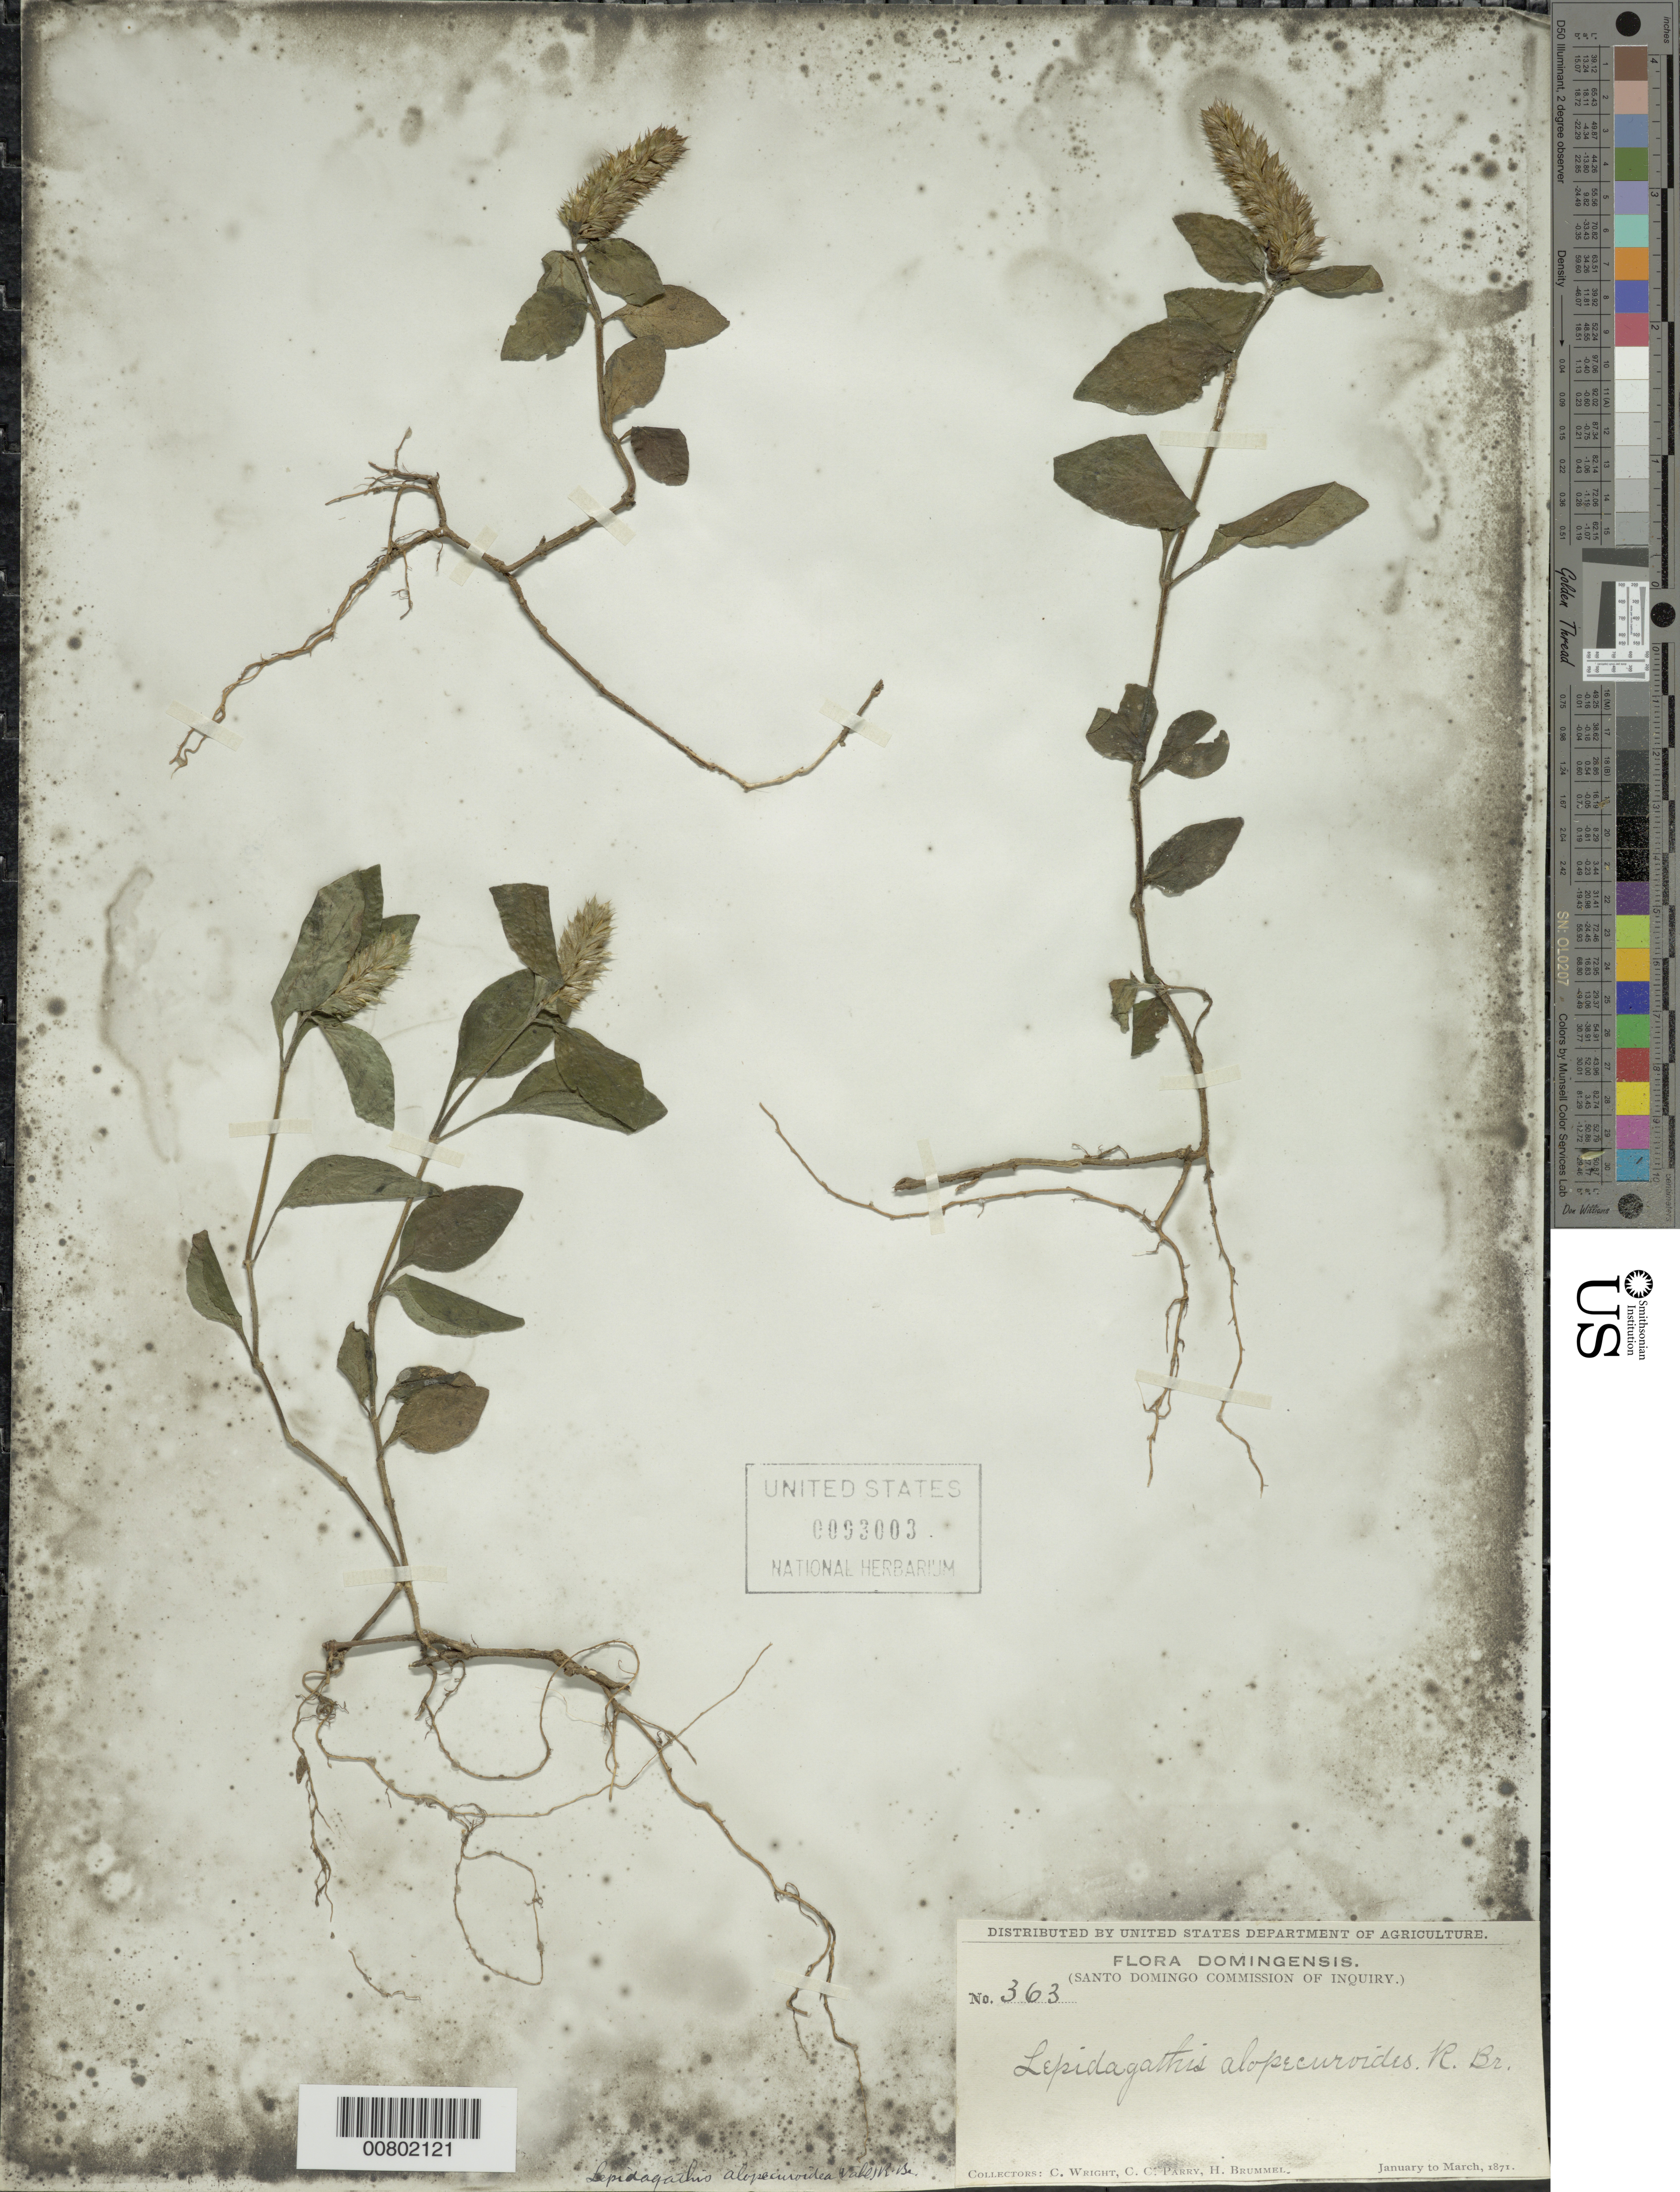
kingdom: Plantae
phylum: Tracheophyta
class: Magnoliopsida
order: Lamiales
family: Acanthaceae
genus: Teliostachya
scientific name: Teliostachya alopecuroidea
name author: (Vahl) Nees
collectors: C. Wright, C. C. Parry & H. Brummel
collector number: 363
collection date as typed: Jan 1871 to -- Mar 1871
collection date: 1871-01/1871-03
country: Dominican Republic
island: Hispaniola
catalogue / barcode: US 93003